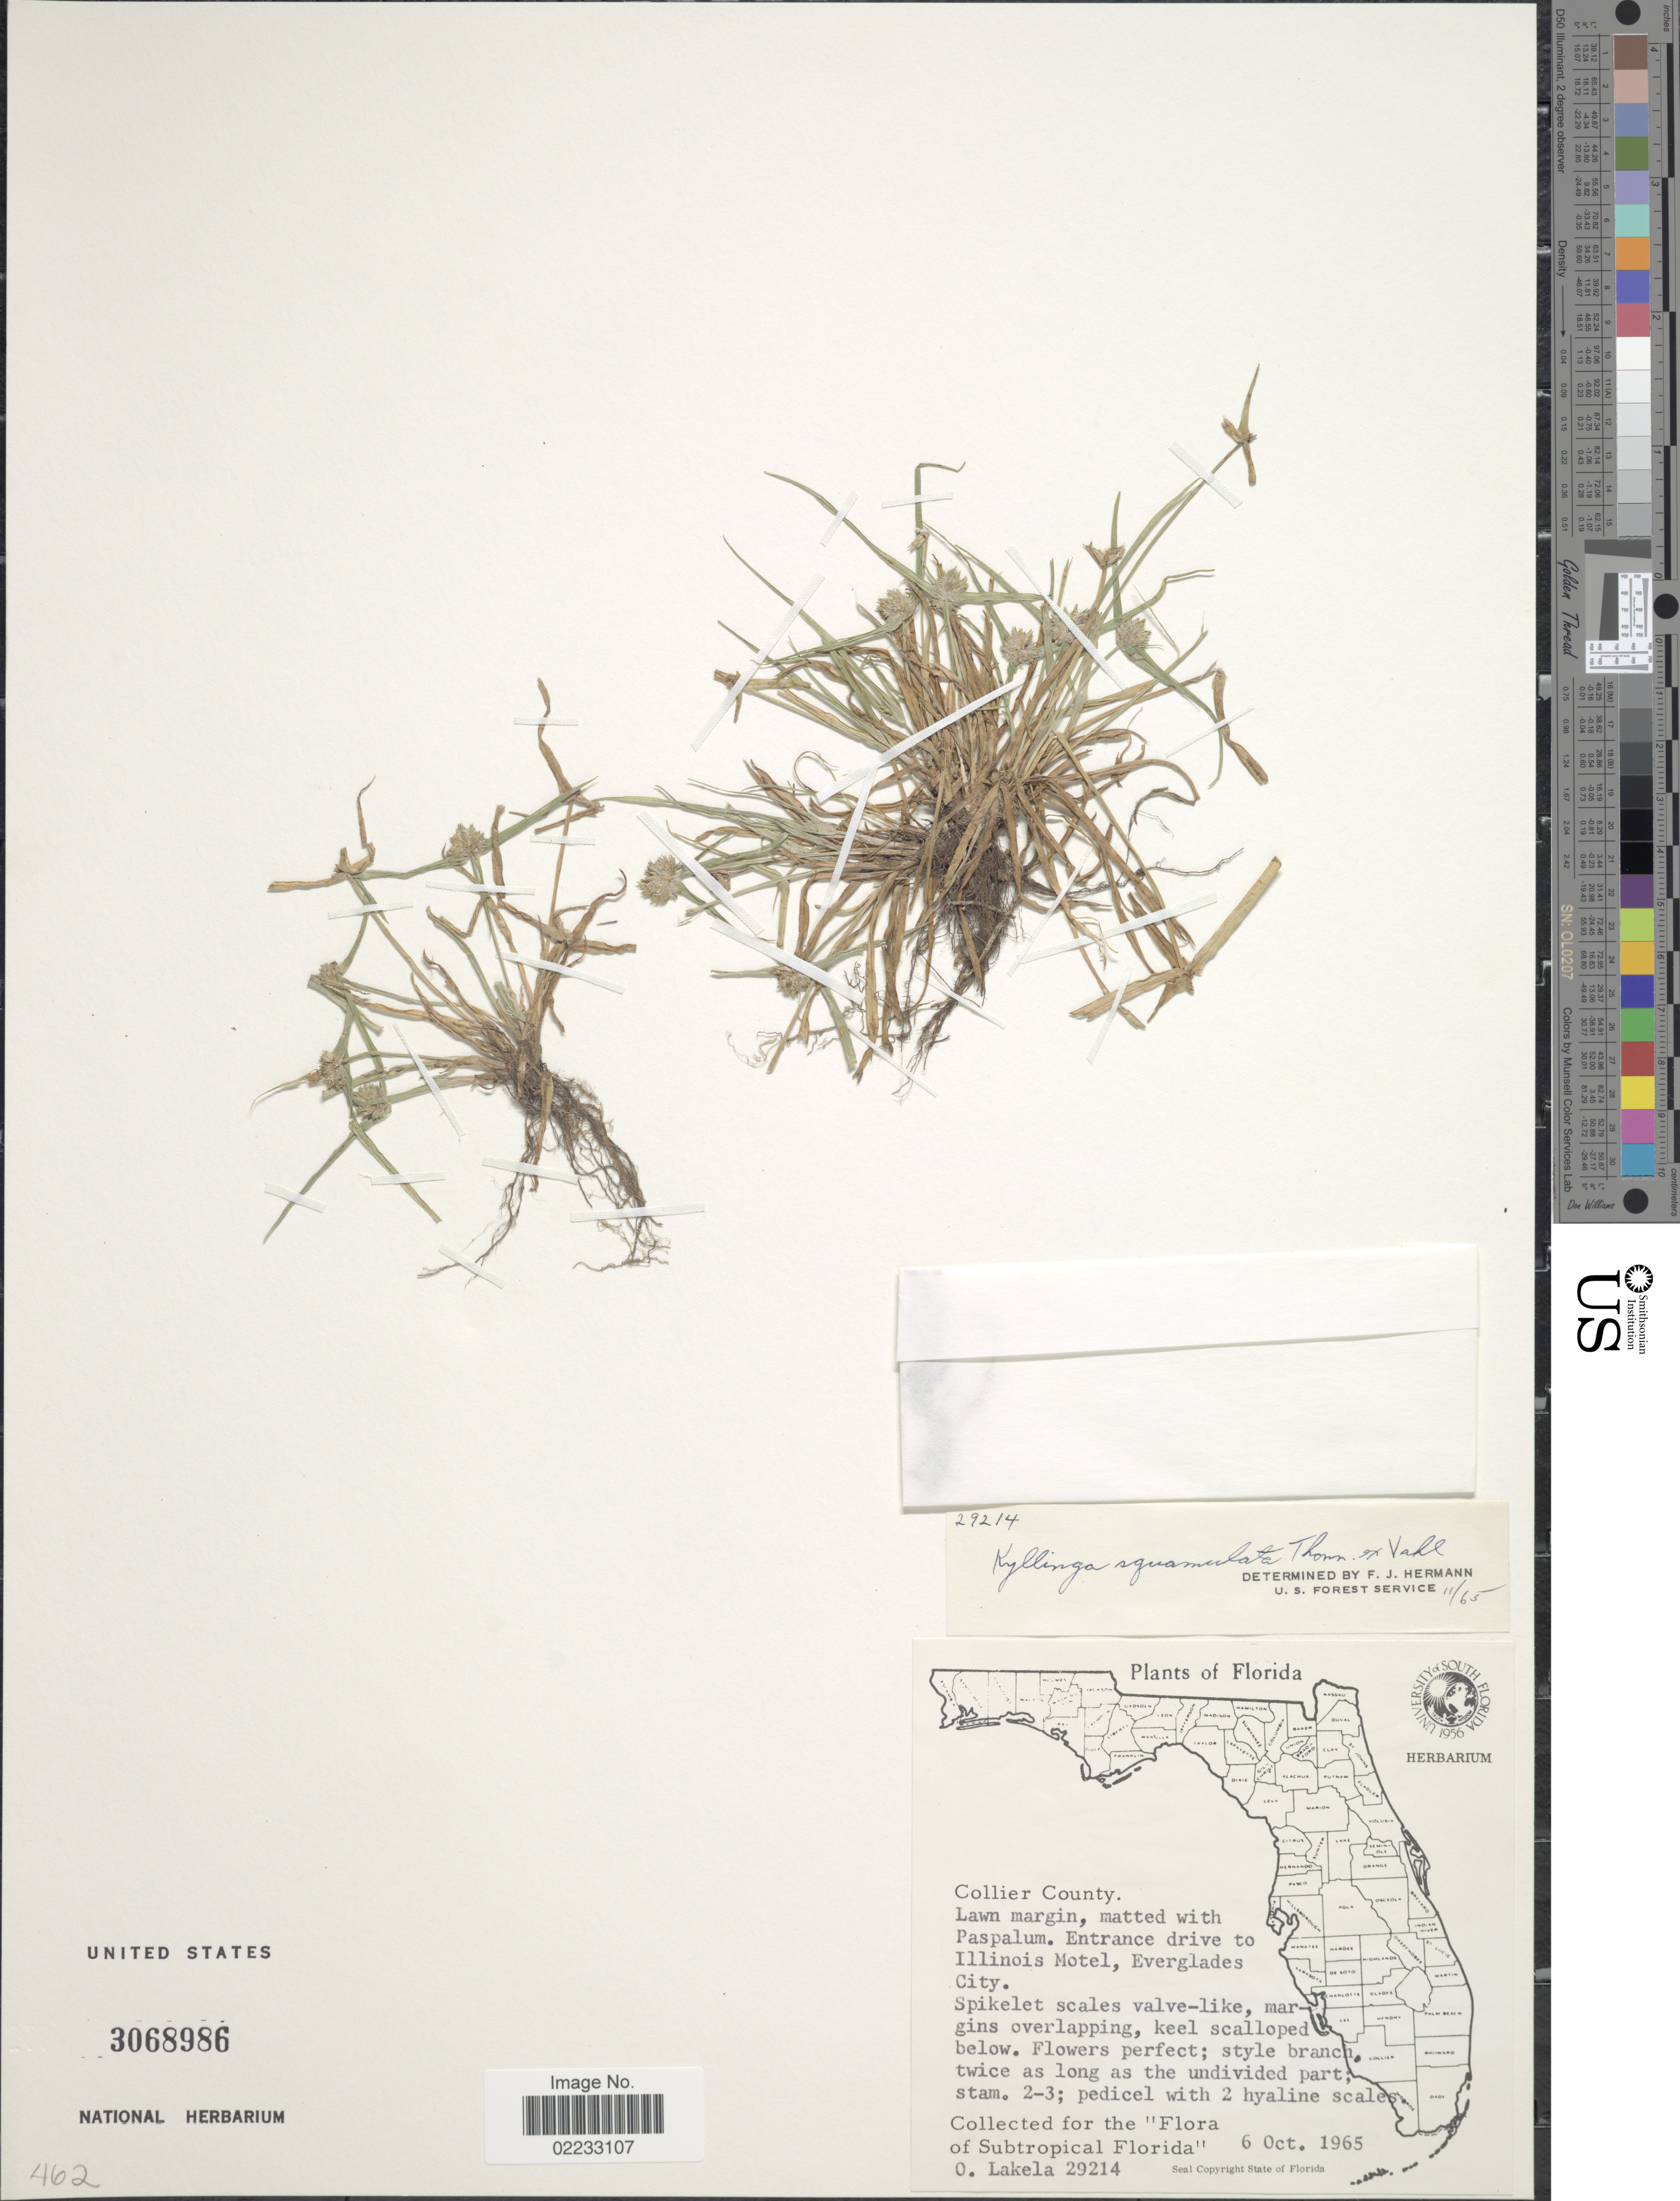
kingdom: Plantae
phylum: Tracheophyta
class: Liliopsida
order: Poales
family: Cyperaceae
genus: Cyperus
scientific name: Cyperus metzii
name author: (Hochst. ex Steud.) Mattf. & Kük.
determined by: Strong, M. T., (US), Smithsonian Institution - National Museum of Natural History (UNITED STATES)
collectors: O. Lakela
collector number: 29214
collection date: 1965-10-06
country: United States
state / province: Florida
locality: Collier County. Entrance drive to Illinois Motel, Evergaldes City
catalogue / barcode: US 3068986